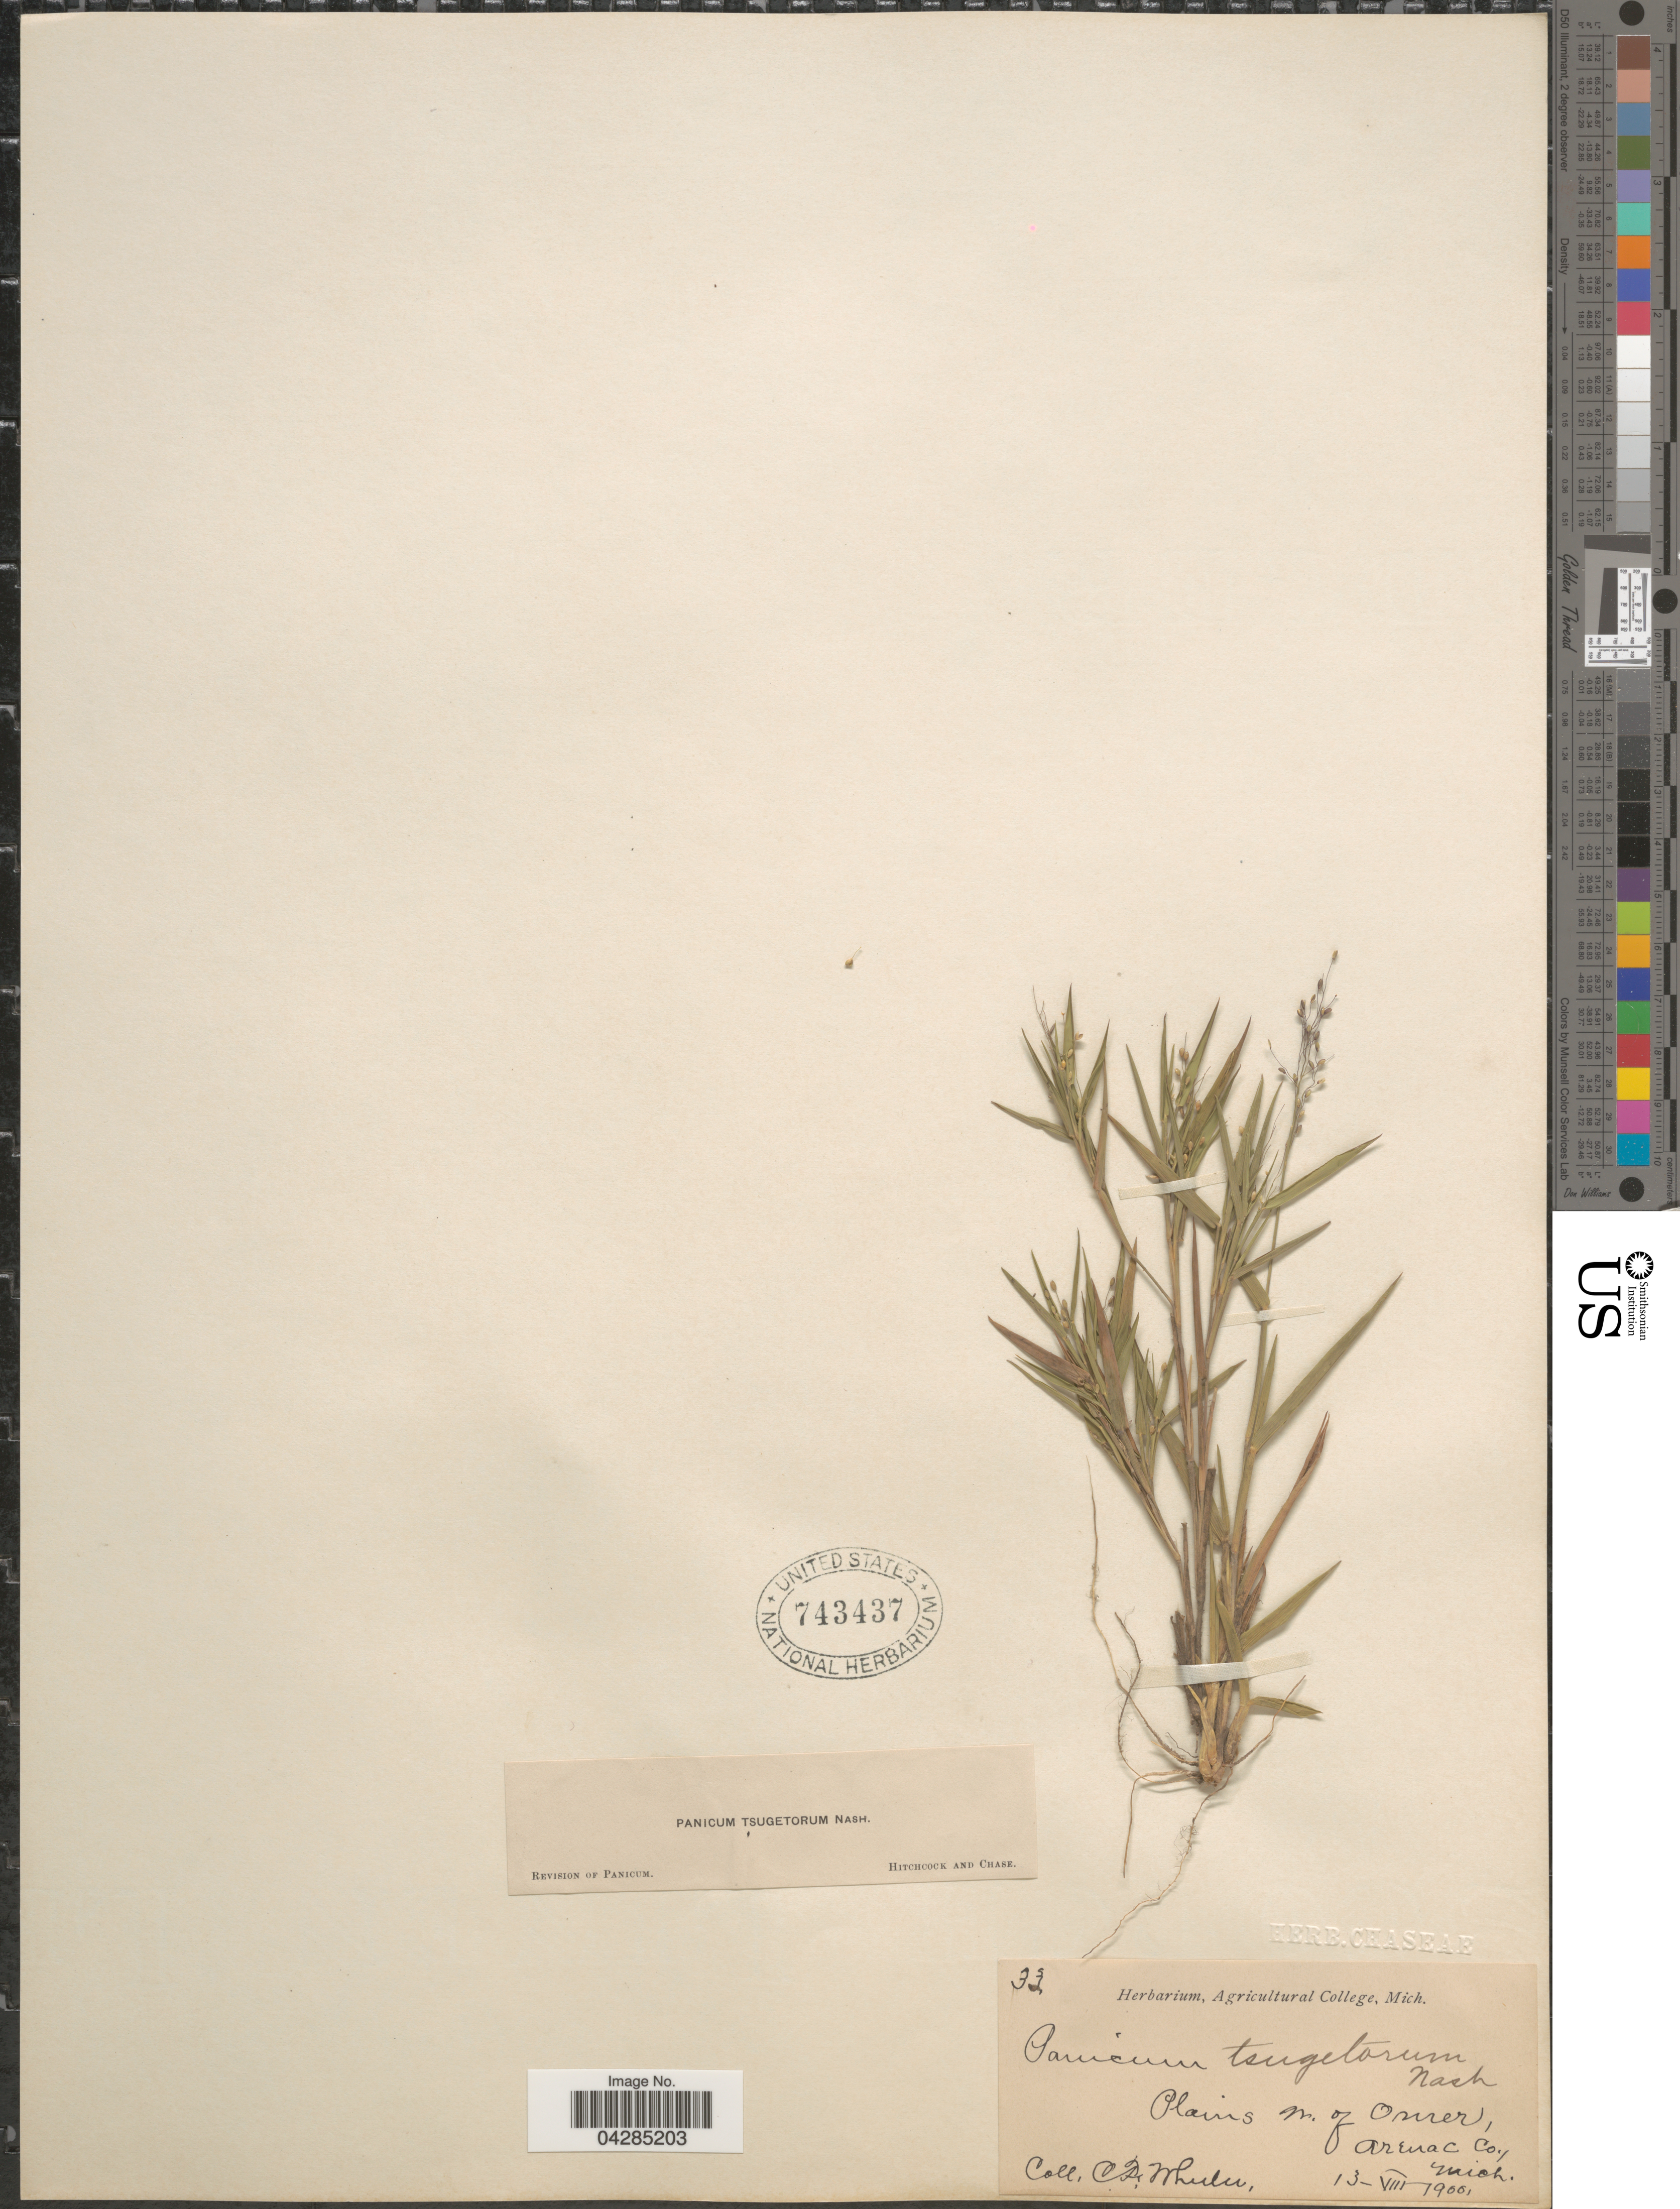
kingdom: Plantae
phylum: Tracheophyta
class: Liliopsida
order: Poales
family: Poaceae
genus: Dichanthelium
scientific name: Dichanthelium portoricense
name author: (Desv. ex Ham.) B.F. Hansen & Wunderlin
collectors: C. Wheeler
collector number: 33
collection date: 1900-08-13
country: United States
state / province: Michigan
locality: Plains N. of Omer, Arenac Co.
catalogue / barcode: US 743437